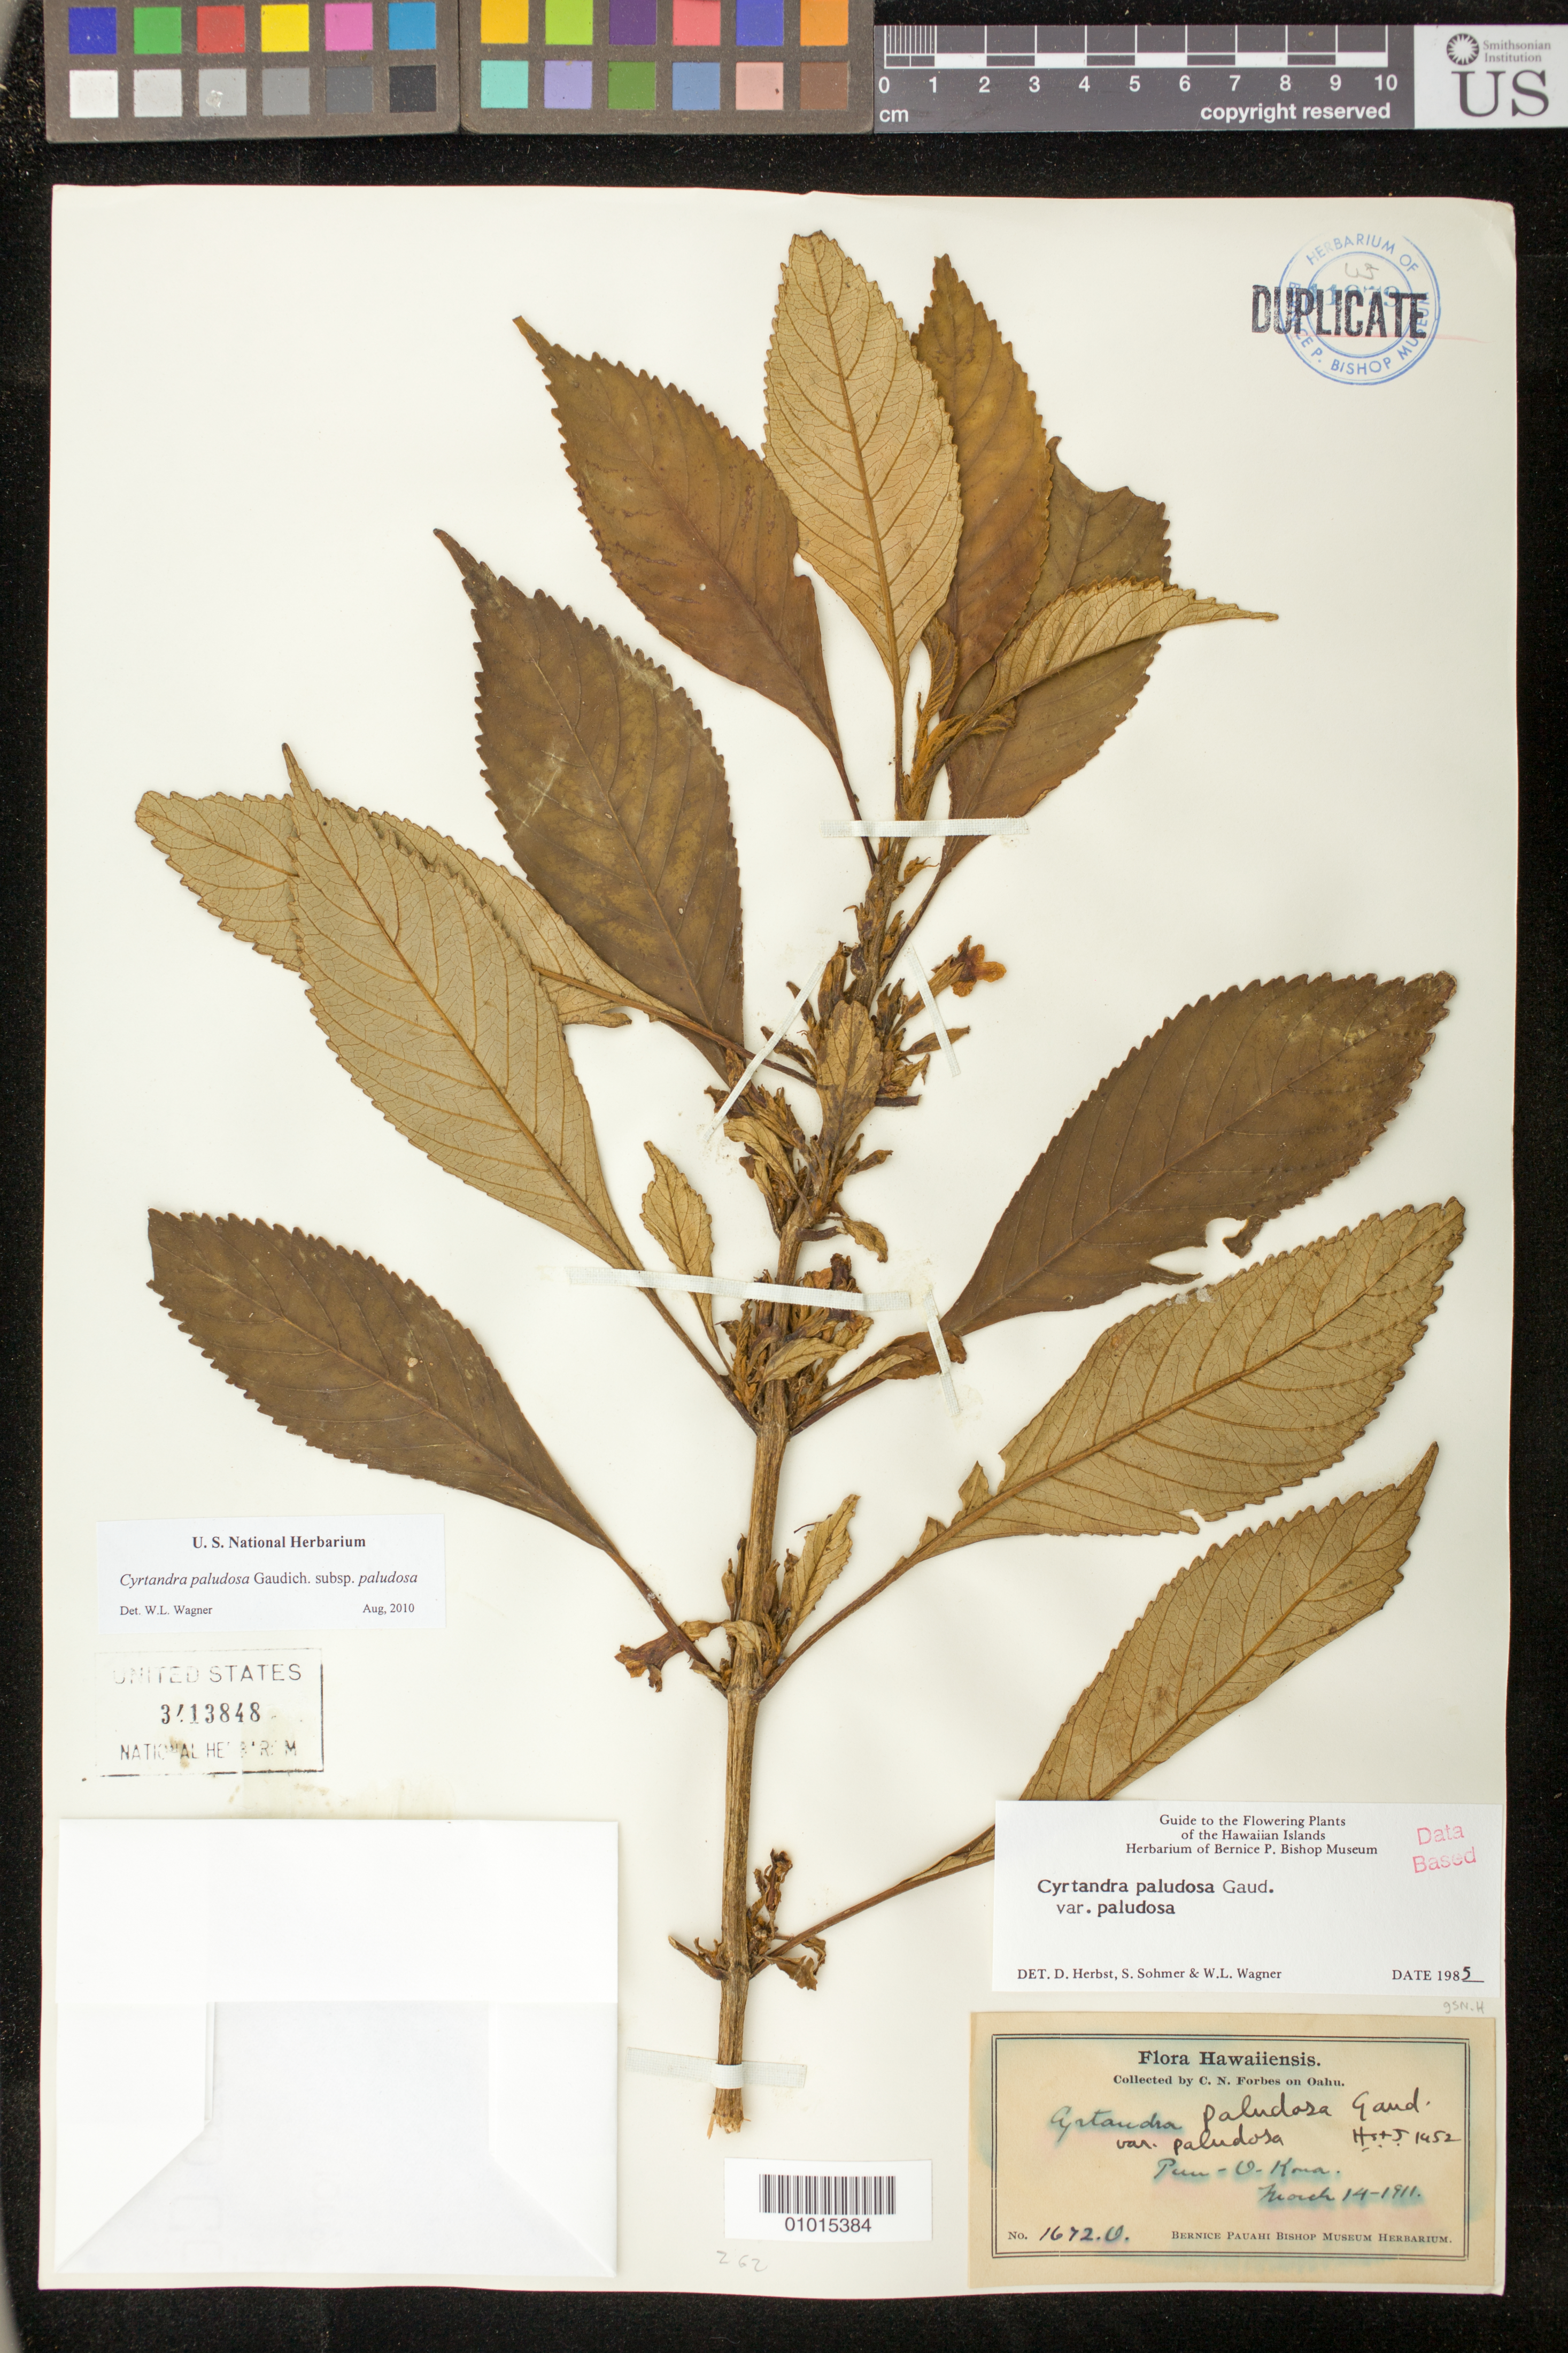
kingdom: Plantae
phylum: Tracheophyta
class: Magnoliopsida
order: Lamiales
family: Gesneriaceae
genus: Cyrtandra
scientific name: Cyrtandra paludosa var. paludosa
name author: Gaudich.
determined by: Wagner, W. L., (BOT), Smithsonian Institution - National Museum of Natural History (UNITED STATES)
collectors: C. N. Forbes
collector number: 1672.O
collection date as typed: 14 Mar 1911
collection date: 1911-03-14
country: United States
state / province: Hawaii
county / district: Honolulu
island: Oahu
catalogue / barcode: US 3413848